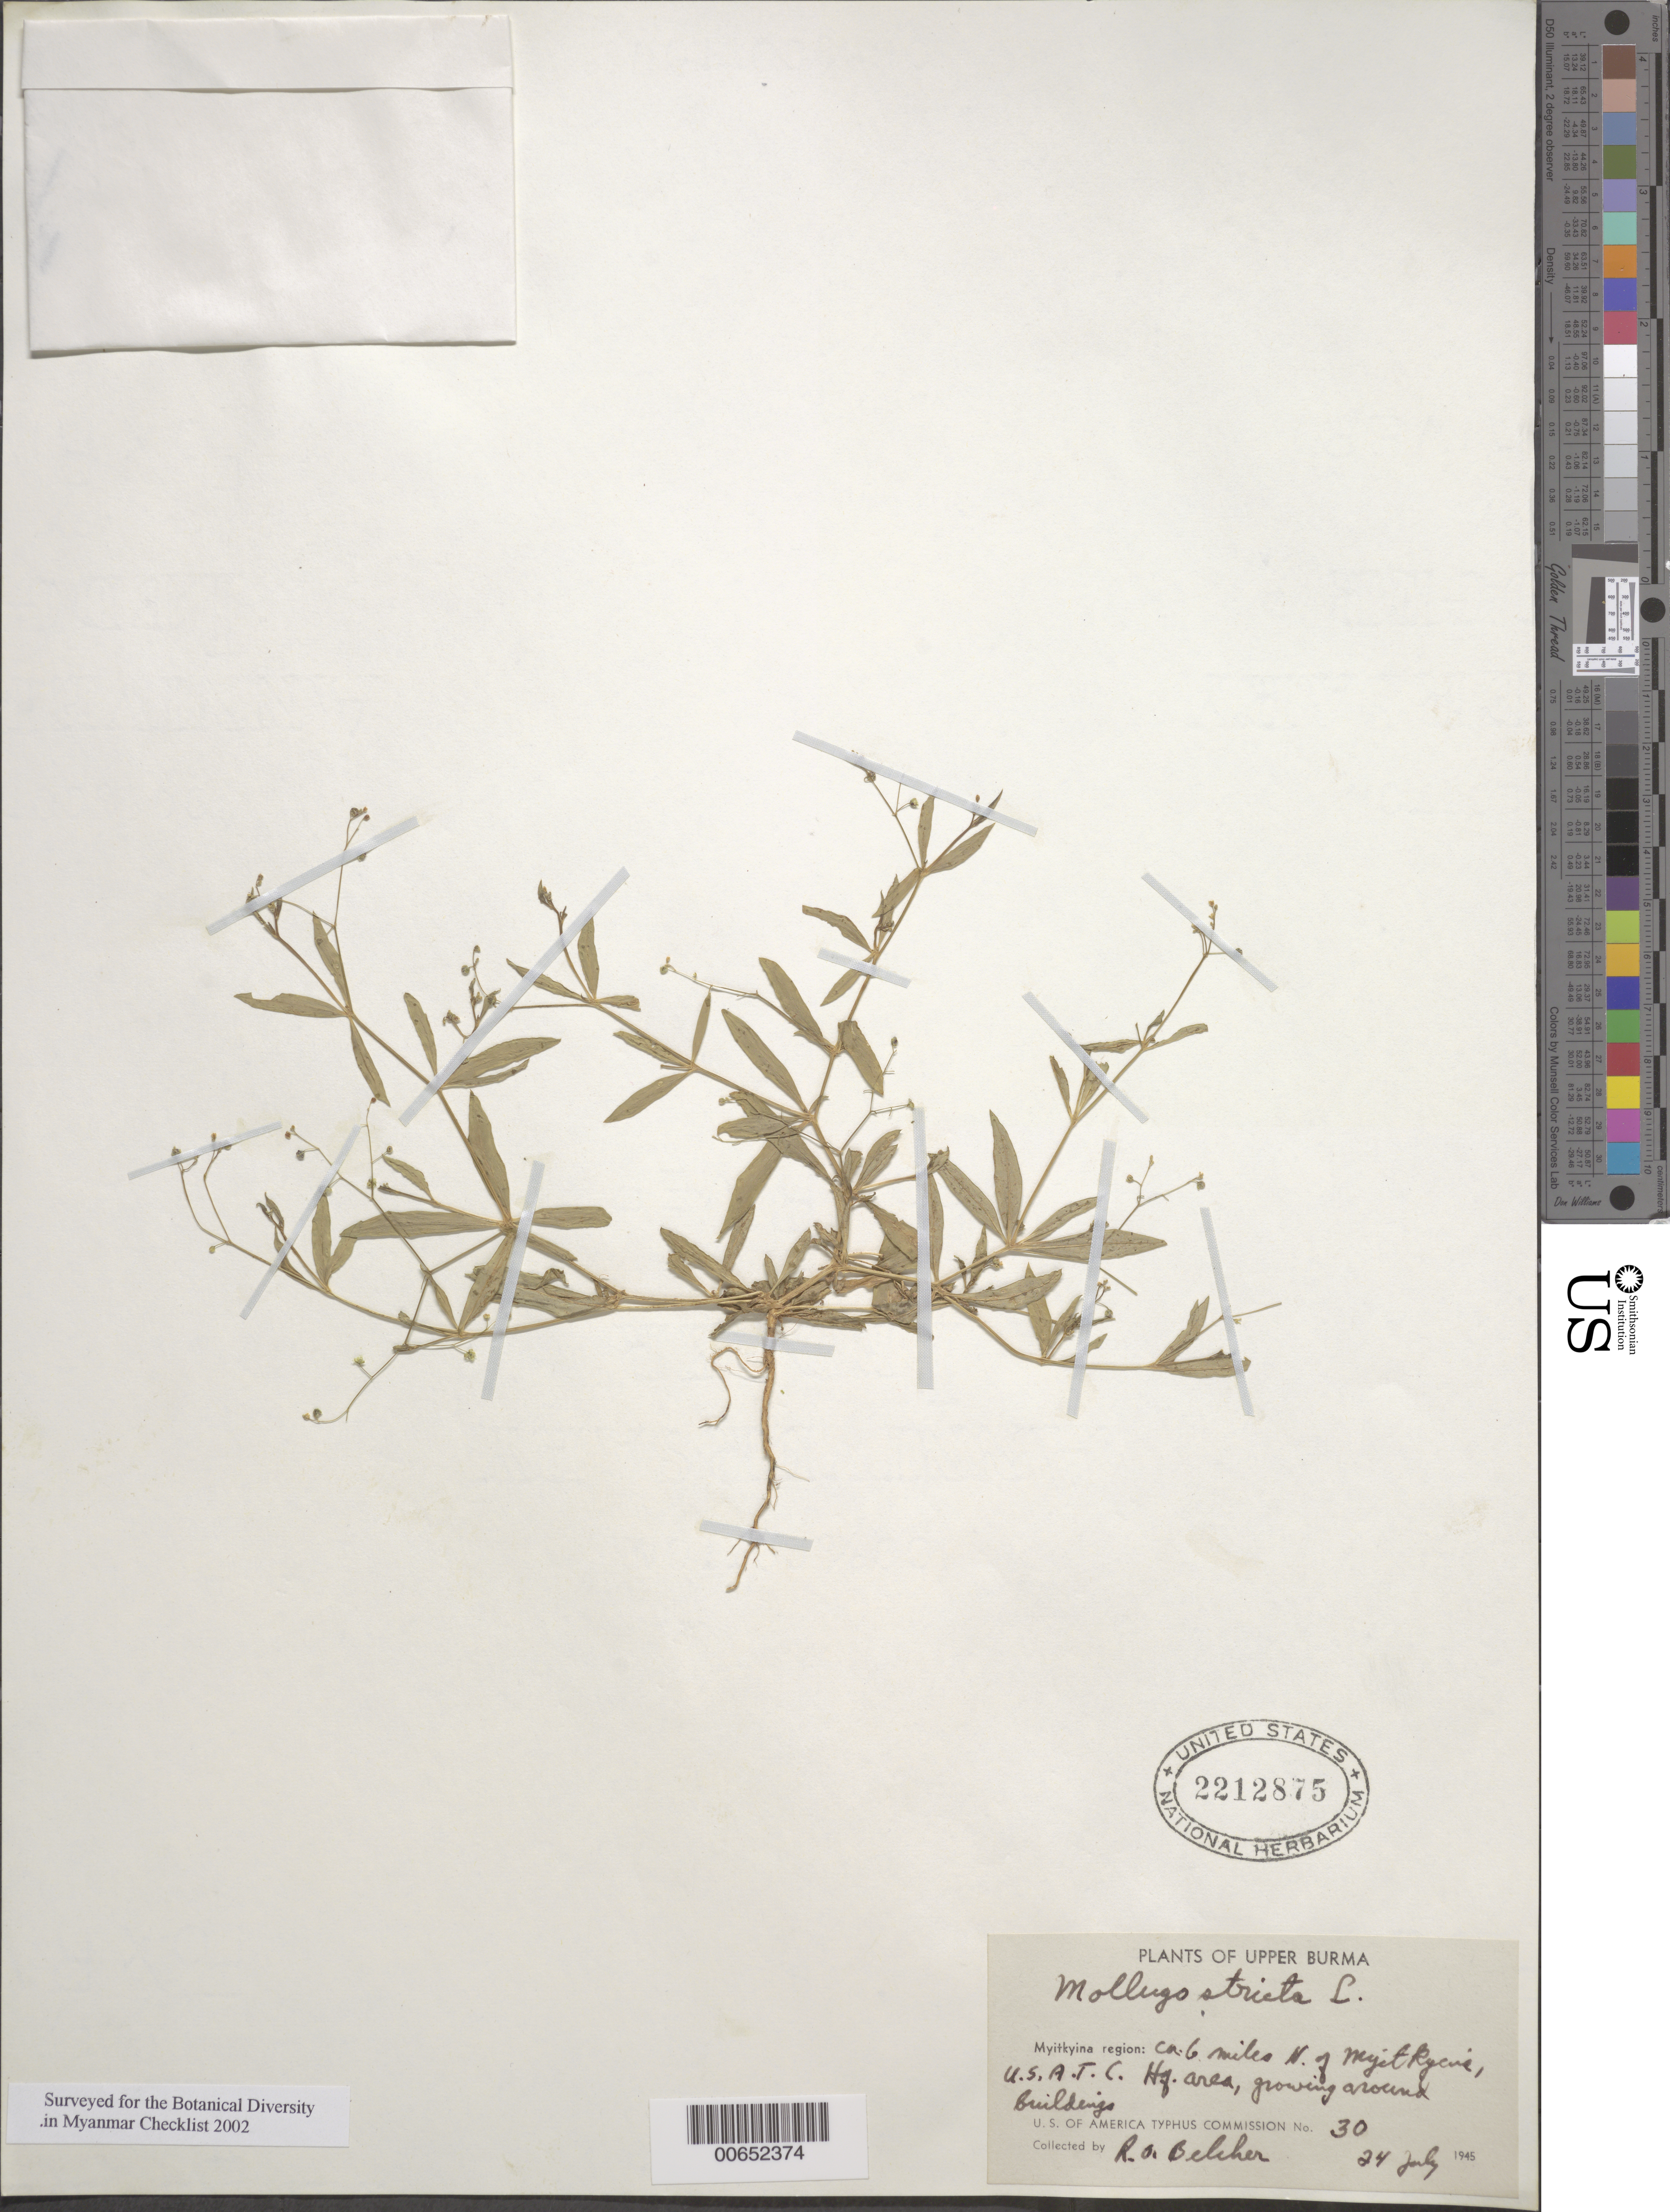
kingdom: Plantae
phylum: Tracheophyta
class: Magnoliopsida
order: Caryophyllales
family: Molluginaceae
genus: Trigastrotheca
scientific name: Trigastrotheca pentaphylla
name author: (L.) Thulin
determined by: Strong, Mark T., (BOT), Smithsonian Institution - National Museum of Natural History (UNITED STATES)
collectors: R. Belcher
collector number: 30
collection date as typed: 24 Jul 1945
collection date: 1945-07-24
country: Myanmar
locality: Upper Burma, Myitkyina region, N of Myitkyina, USATC Hq. Area.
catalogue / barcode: US 2212875